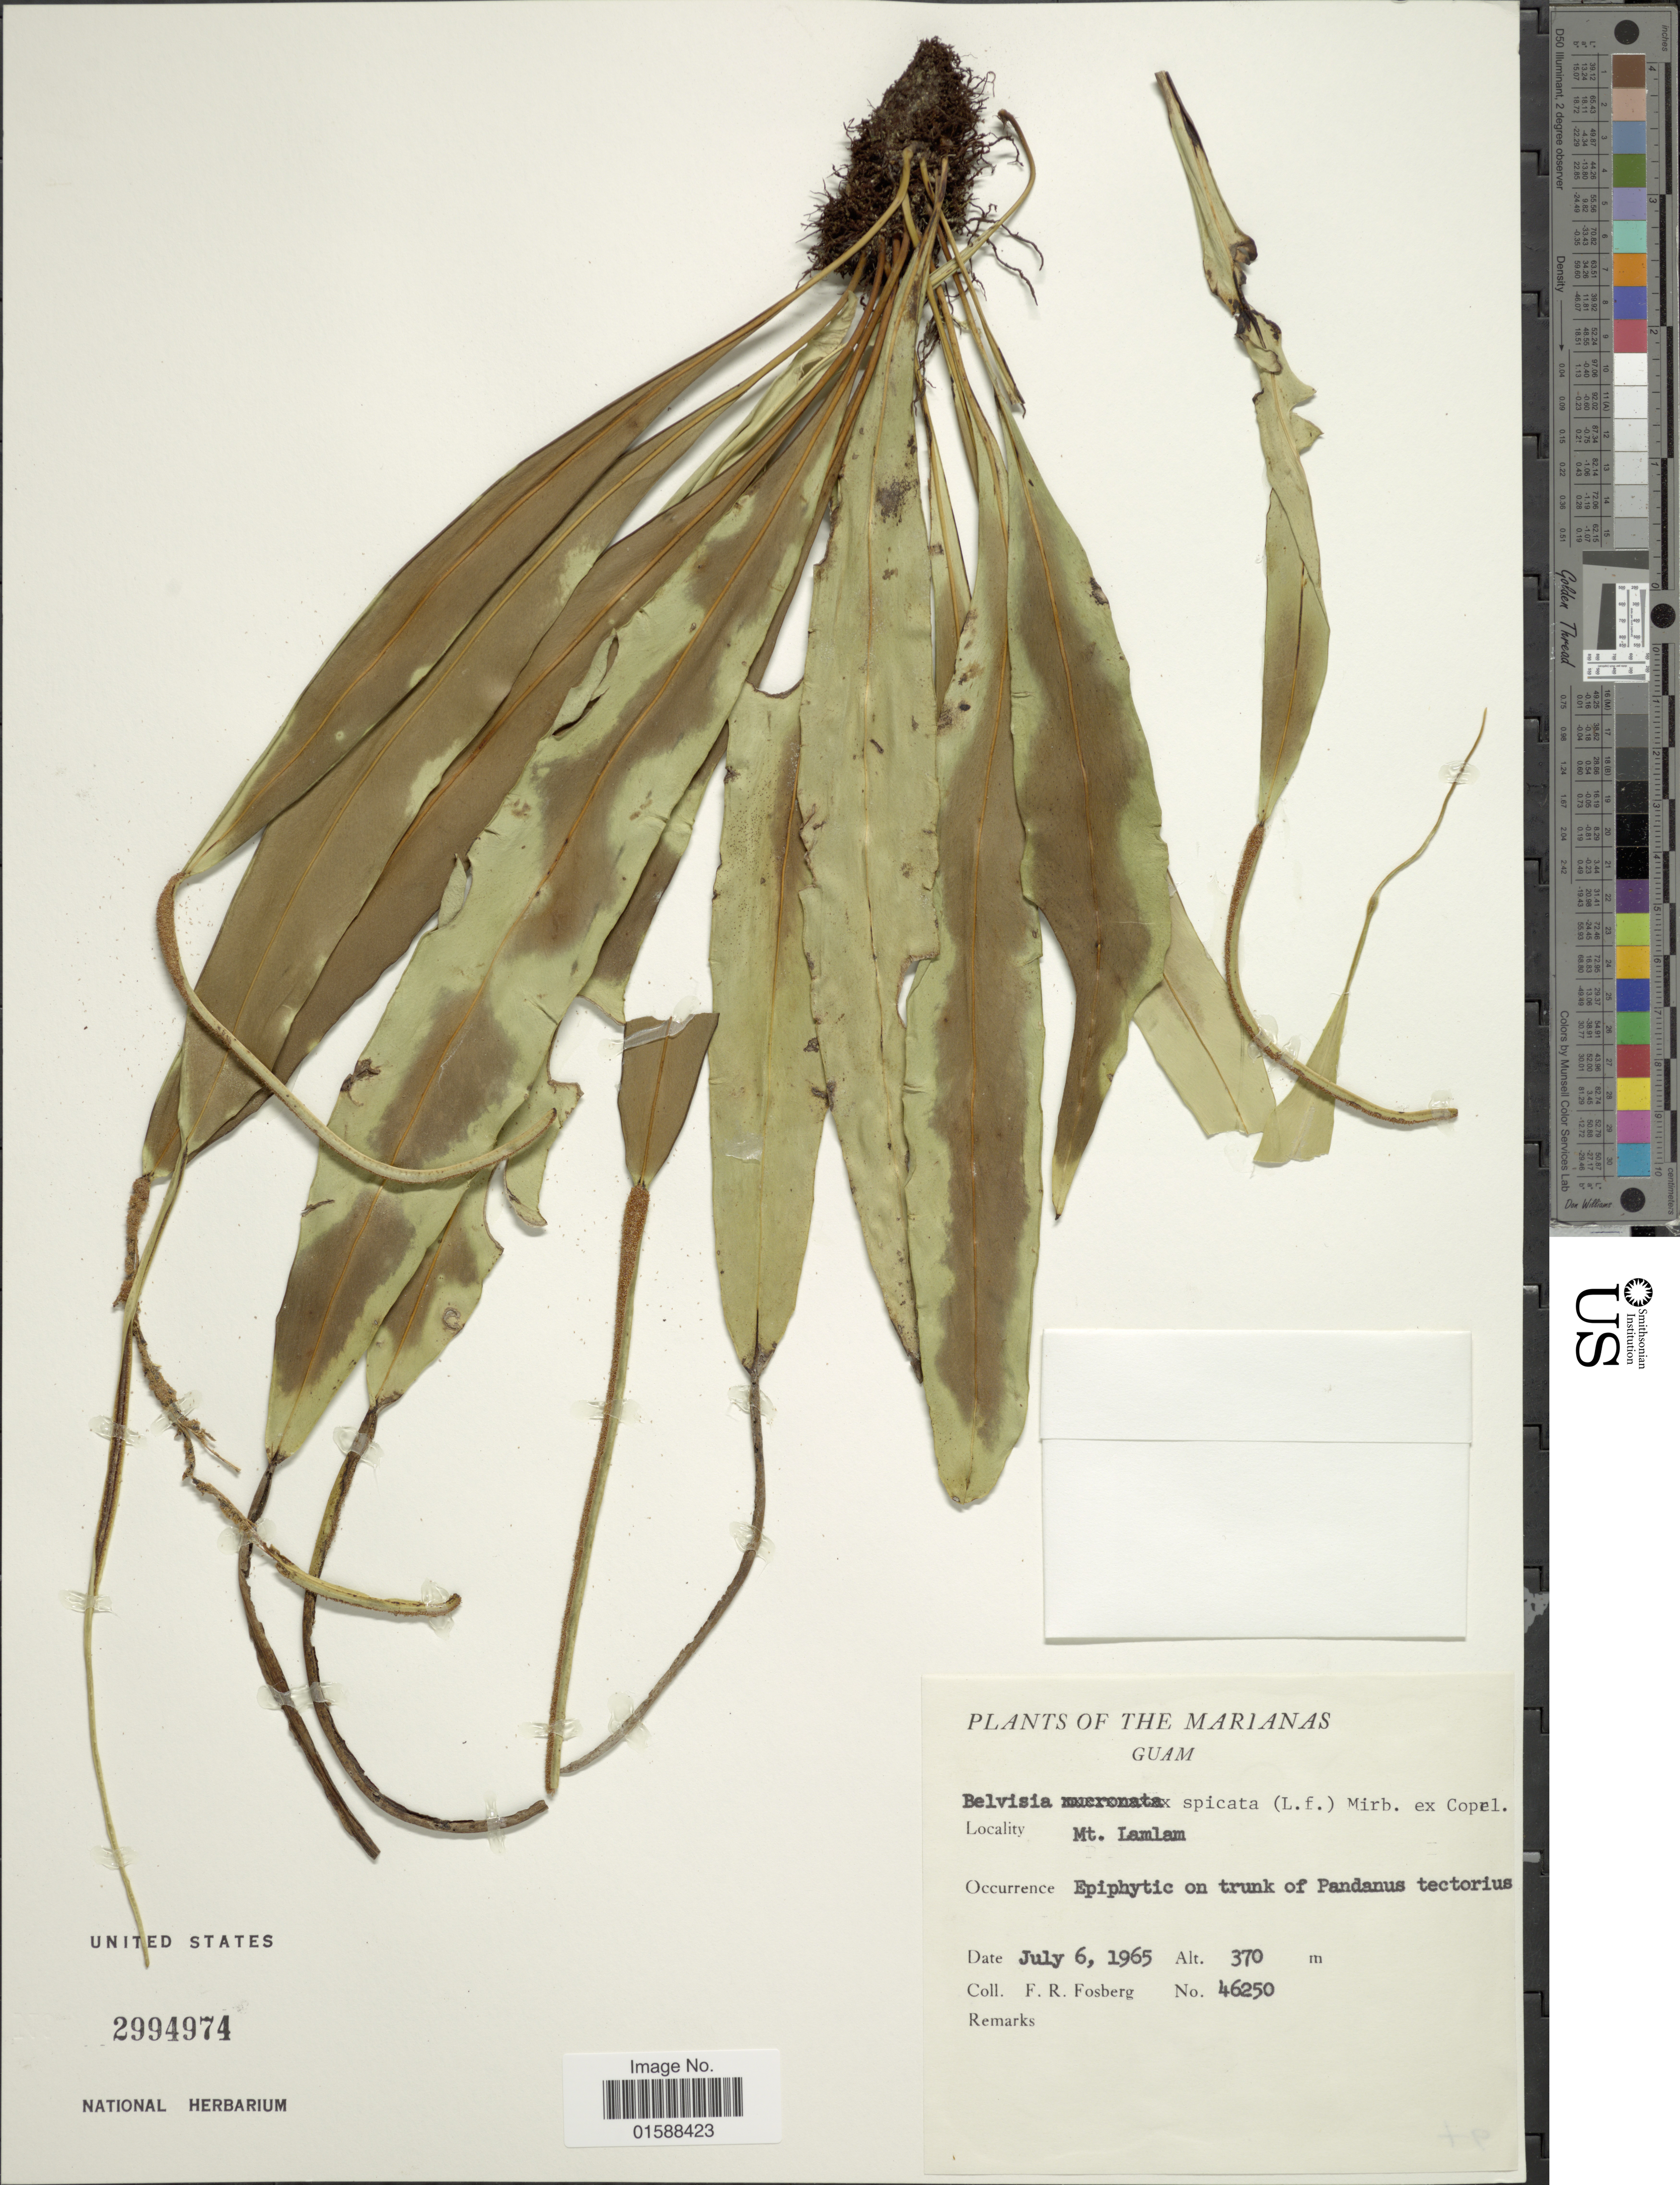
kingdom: Plantae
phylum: Tracheophyta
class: Polypodiopsida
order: Polypodiales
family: Polypodiaceae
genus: Lepisorus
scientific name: Lepisorus spicatus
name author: (L. f.) Li S. Wang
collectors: F. R. Fosberg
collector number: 46250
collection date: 1965-07-06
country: Guam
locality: Marianas. Mt. Lamlam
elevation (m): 370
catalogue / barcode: US 2994974